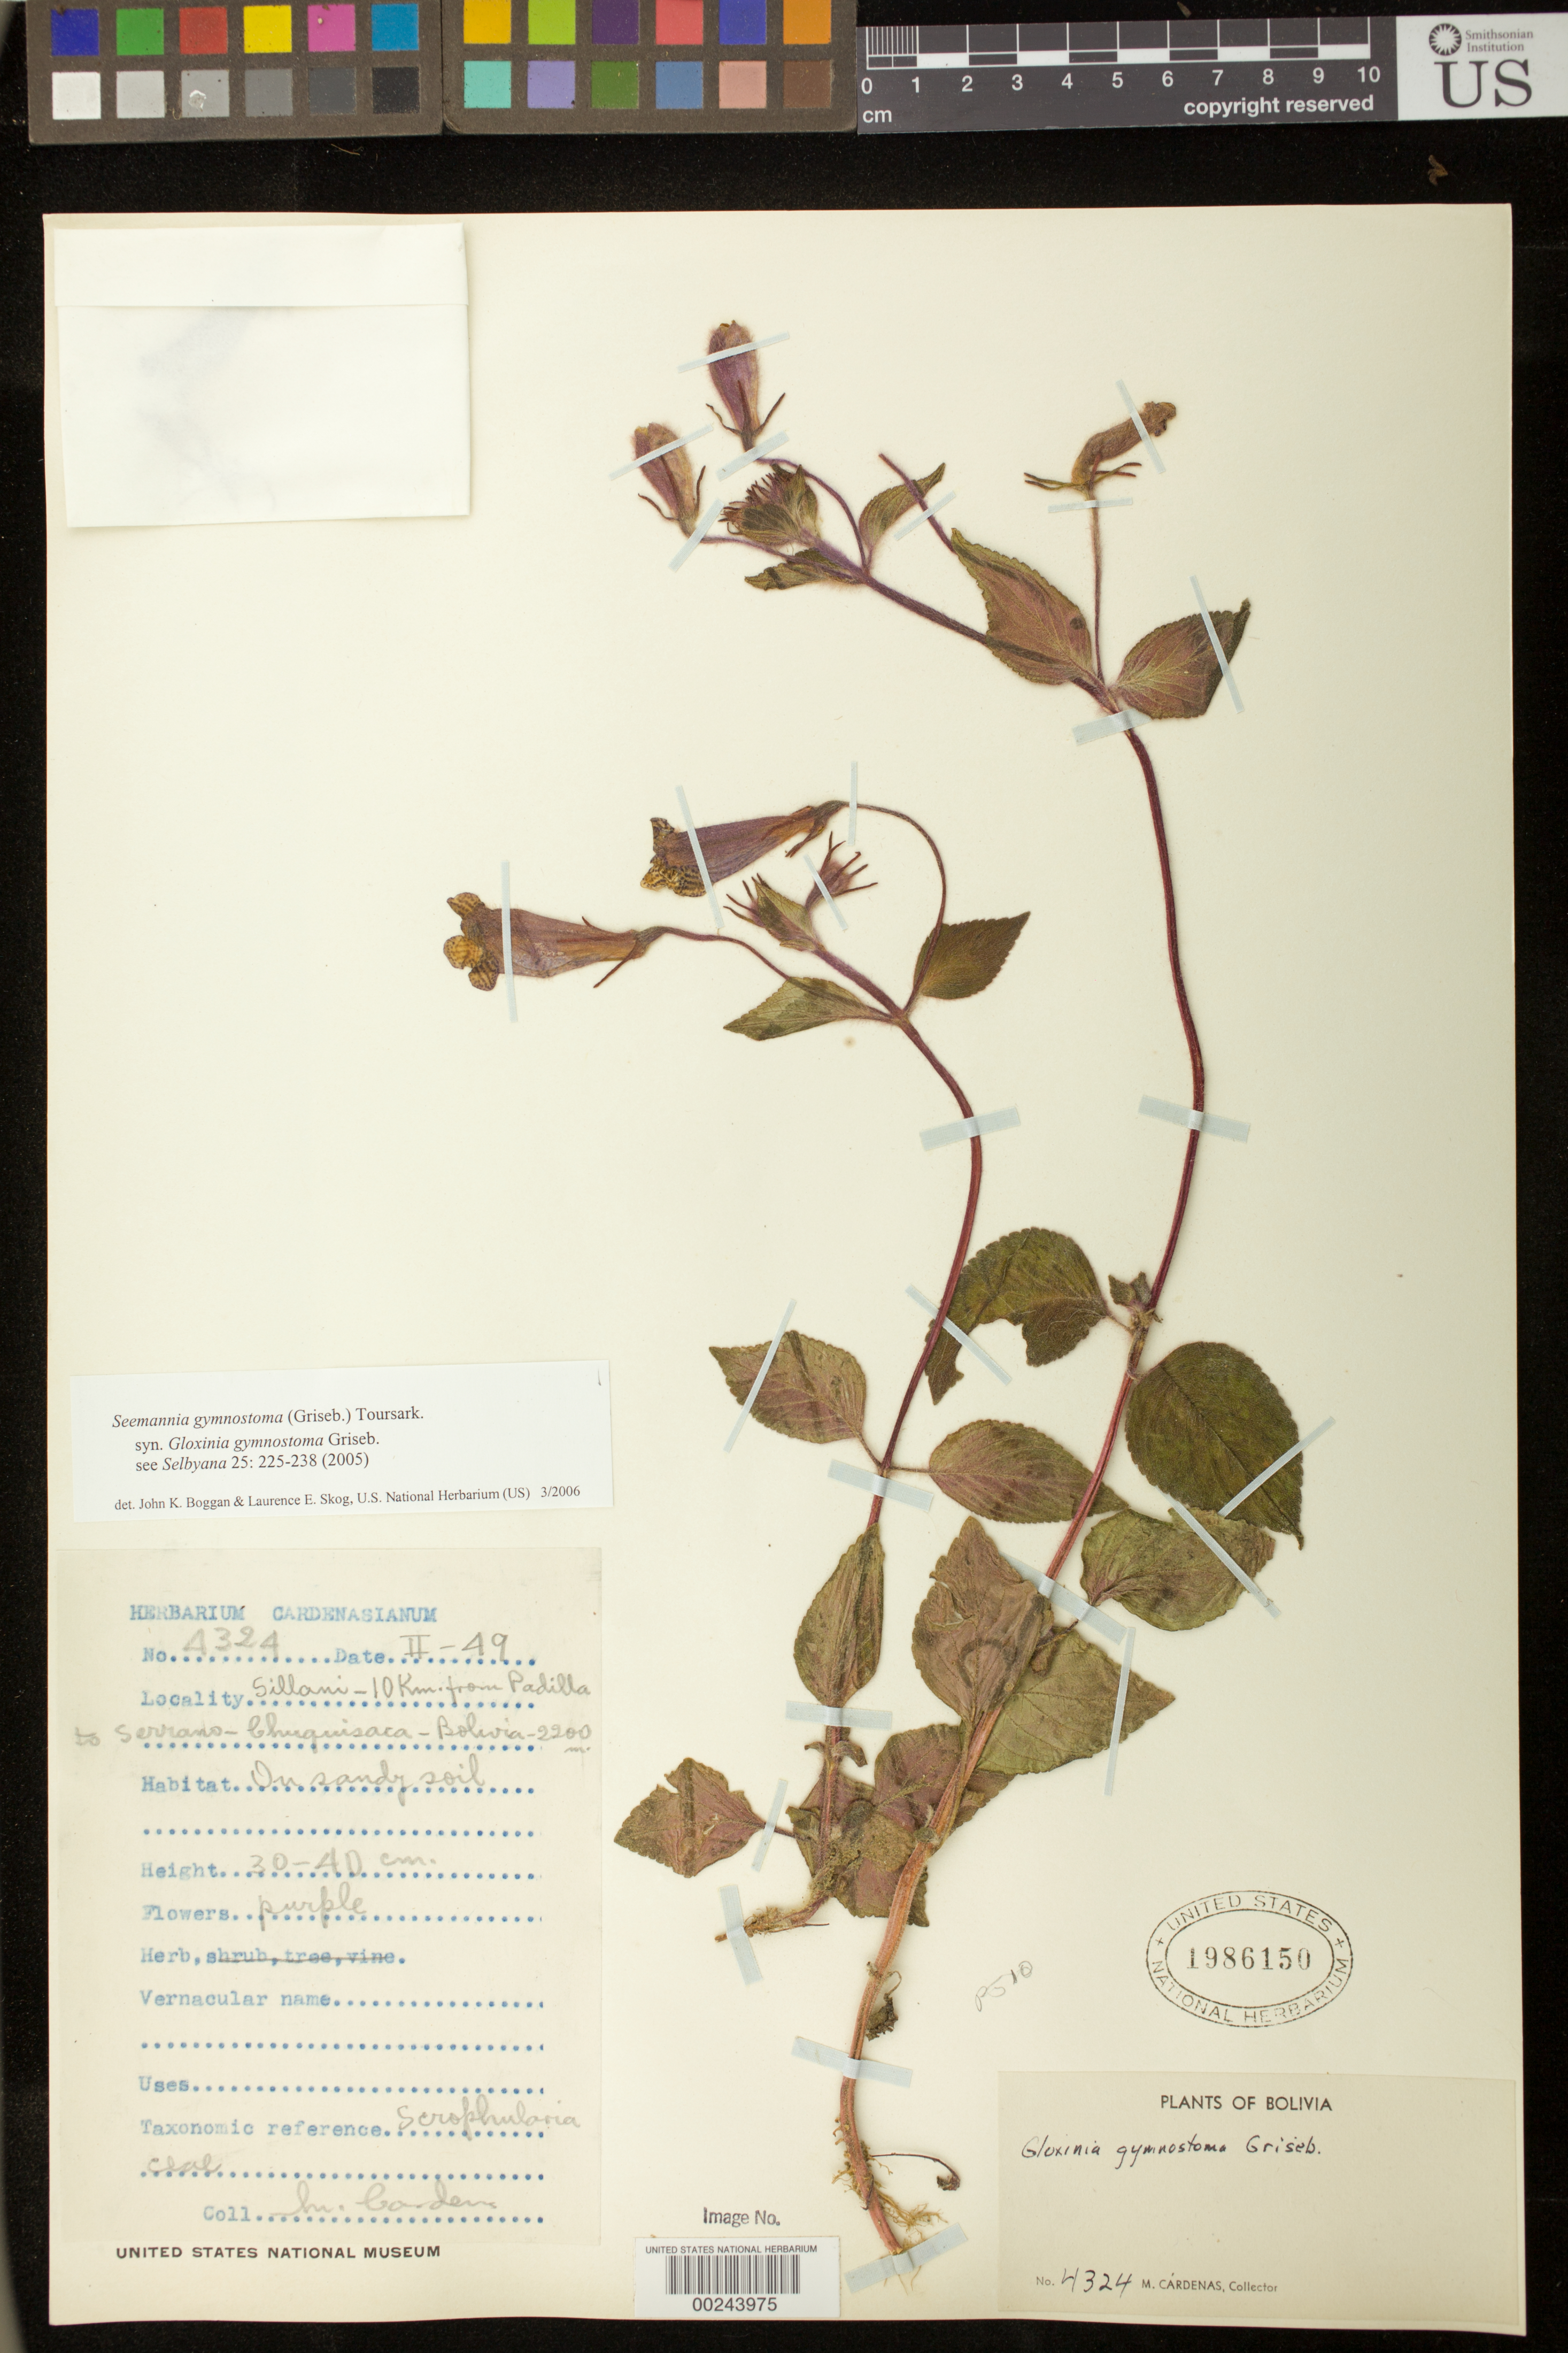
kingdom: Plantae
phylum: Tracheophyta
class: Magnoliopsida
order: Lamiales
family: Gesneriaceae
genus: Seemannia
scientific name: Seemannia gymnostoma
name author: (Griseb.) Toursark.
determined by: Boggan, J. K.; Skog, L. E.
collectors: M. Cárdenas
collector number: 4324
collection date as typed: Feb 1949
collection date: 1949-02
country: Bolivia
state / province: Chuquisaca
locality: Sucre, Sillani - 10 km from Padilla to Serrano - Chuquisaca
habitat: On sandy soil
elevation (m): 2200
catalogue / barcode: US 1986150